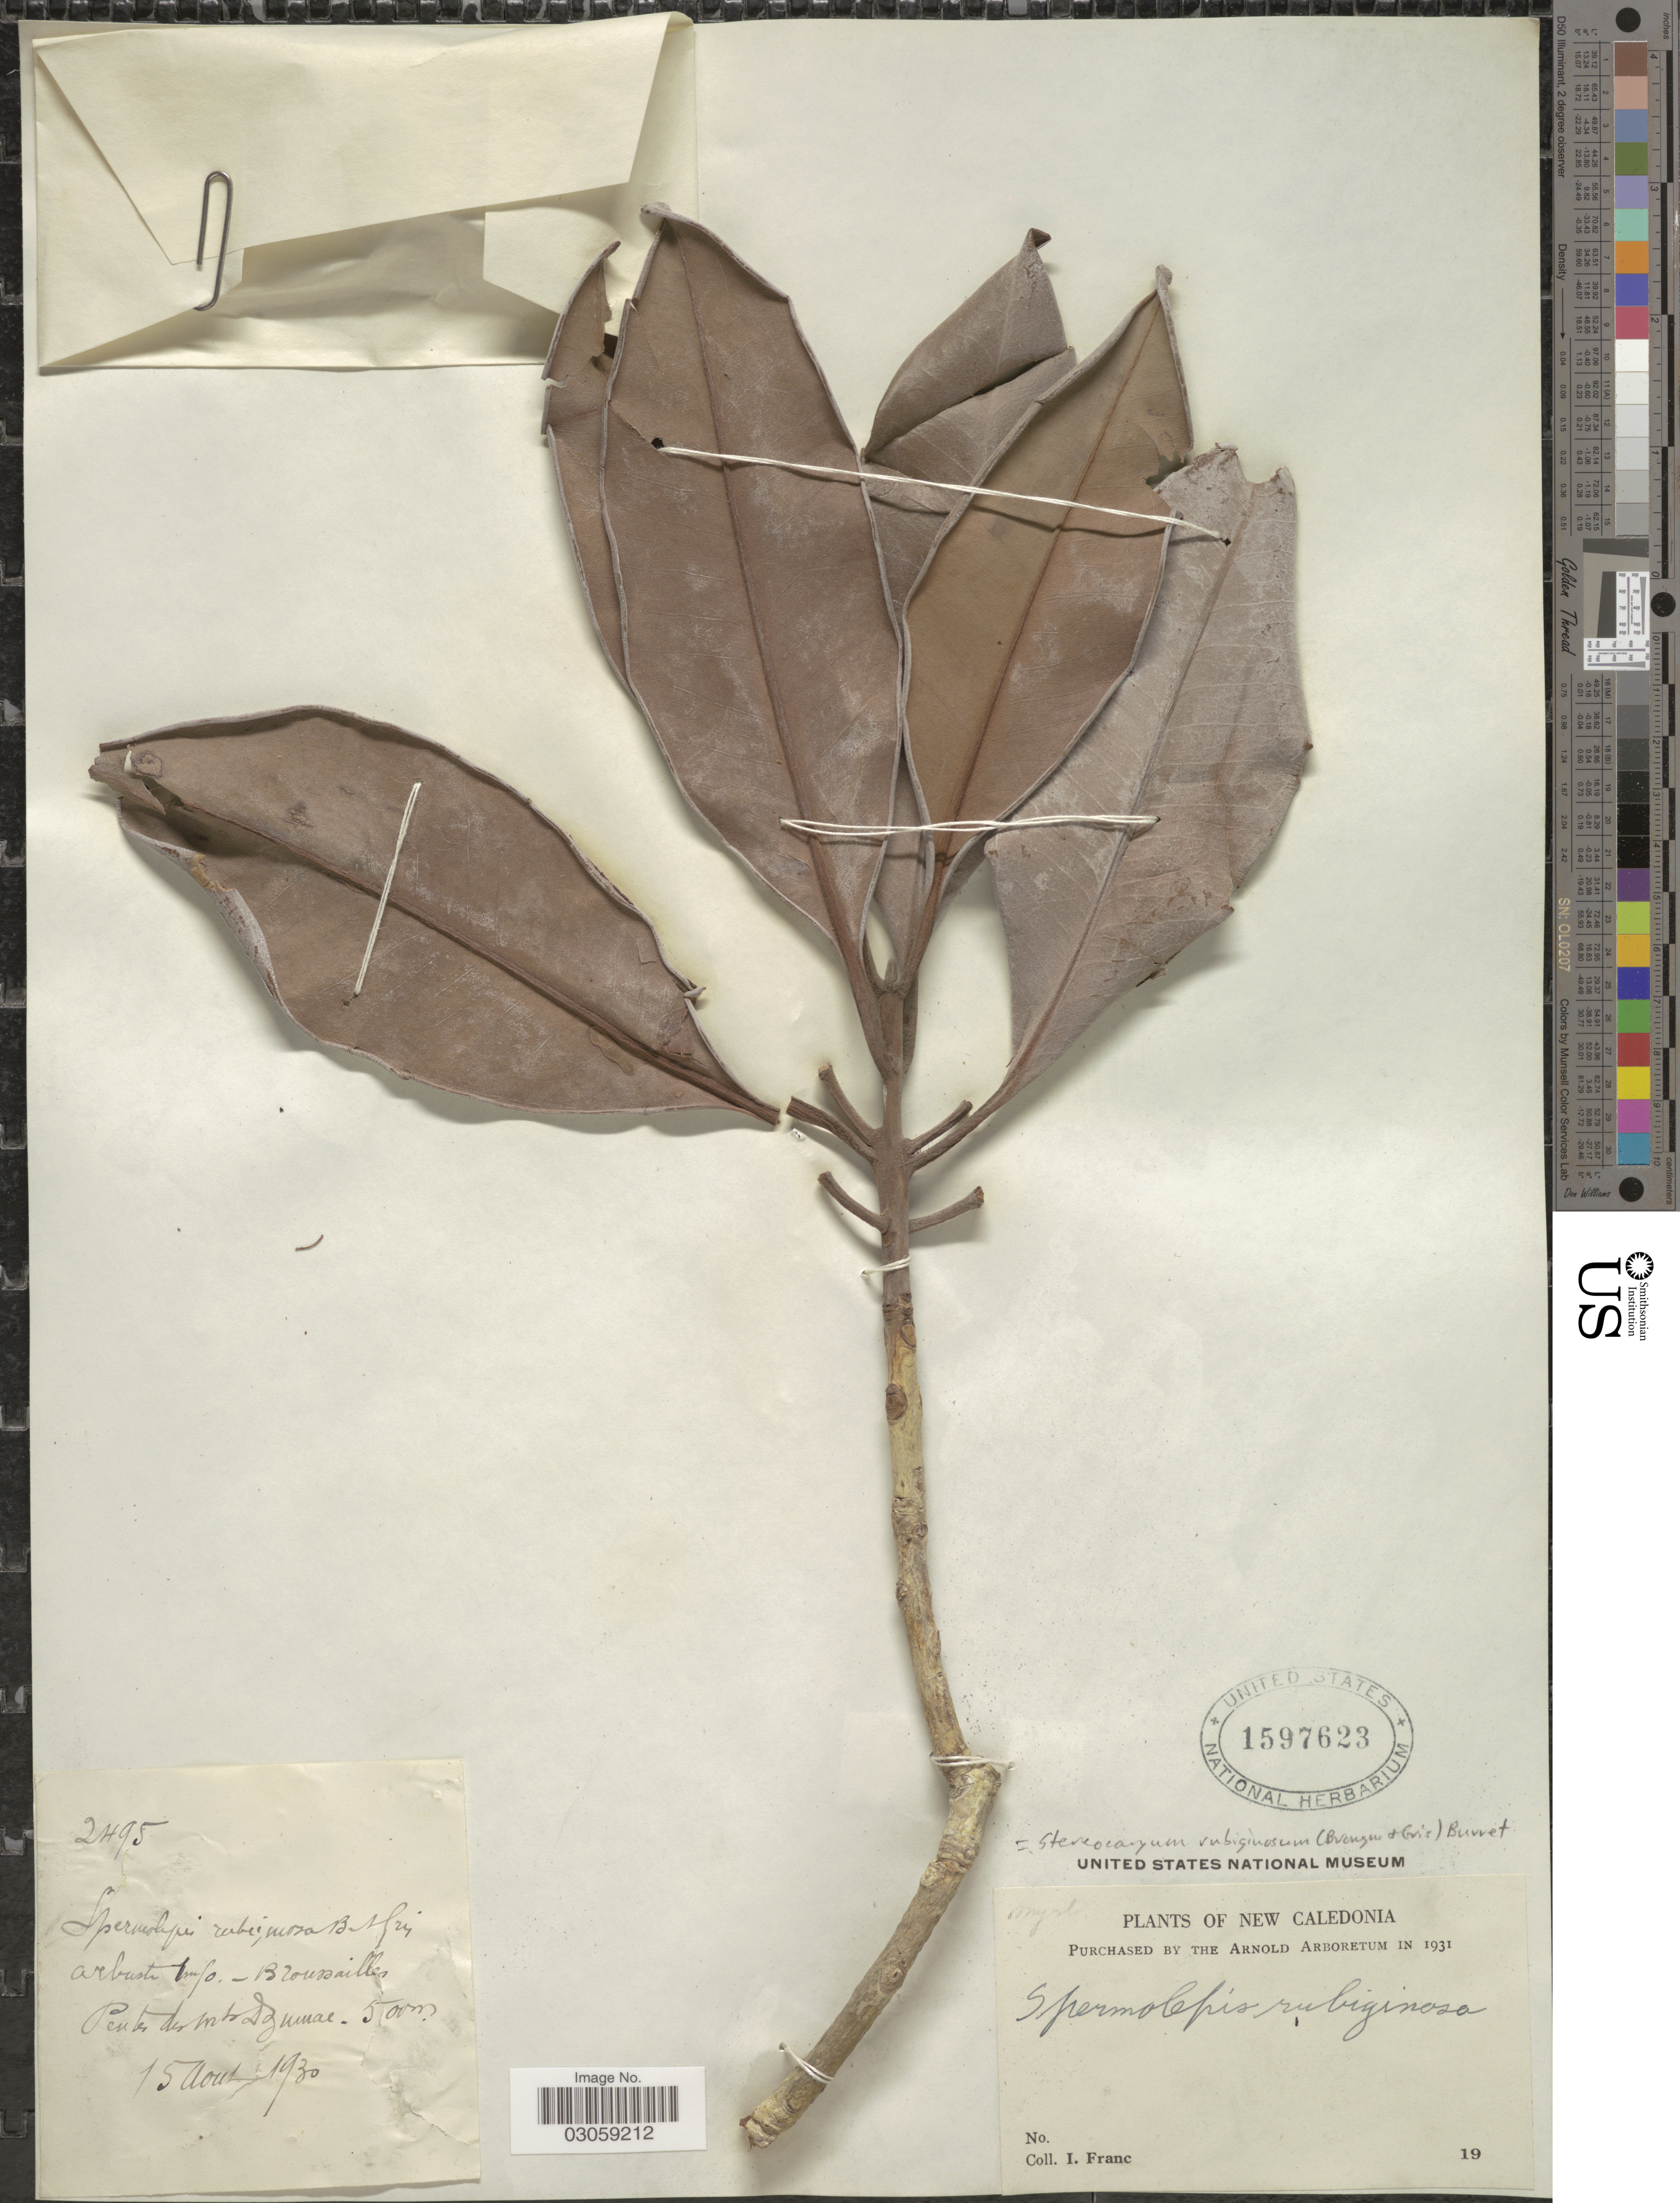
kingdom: Plantae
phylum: Tracheophyta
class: Magnoliopsida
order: Myrtales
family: Myrtaceae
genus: Eugenia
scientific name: Eugenia veillonii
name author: N. Snow & Callm.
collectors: I. Franc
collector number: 2495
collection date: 1930-08-15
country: New Caledonia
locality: Pentes des mts Dzumae.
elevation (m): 500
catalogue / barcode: US 1597623